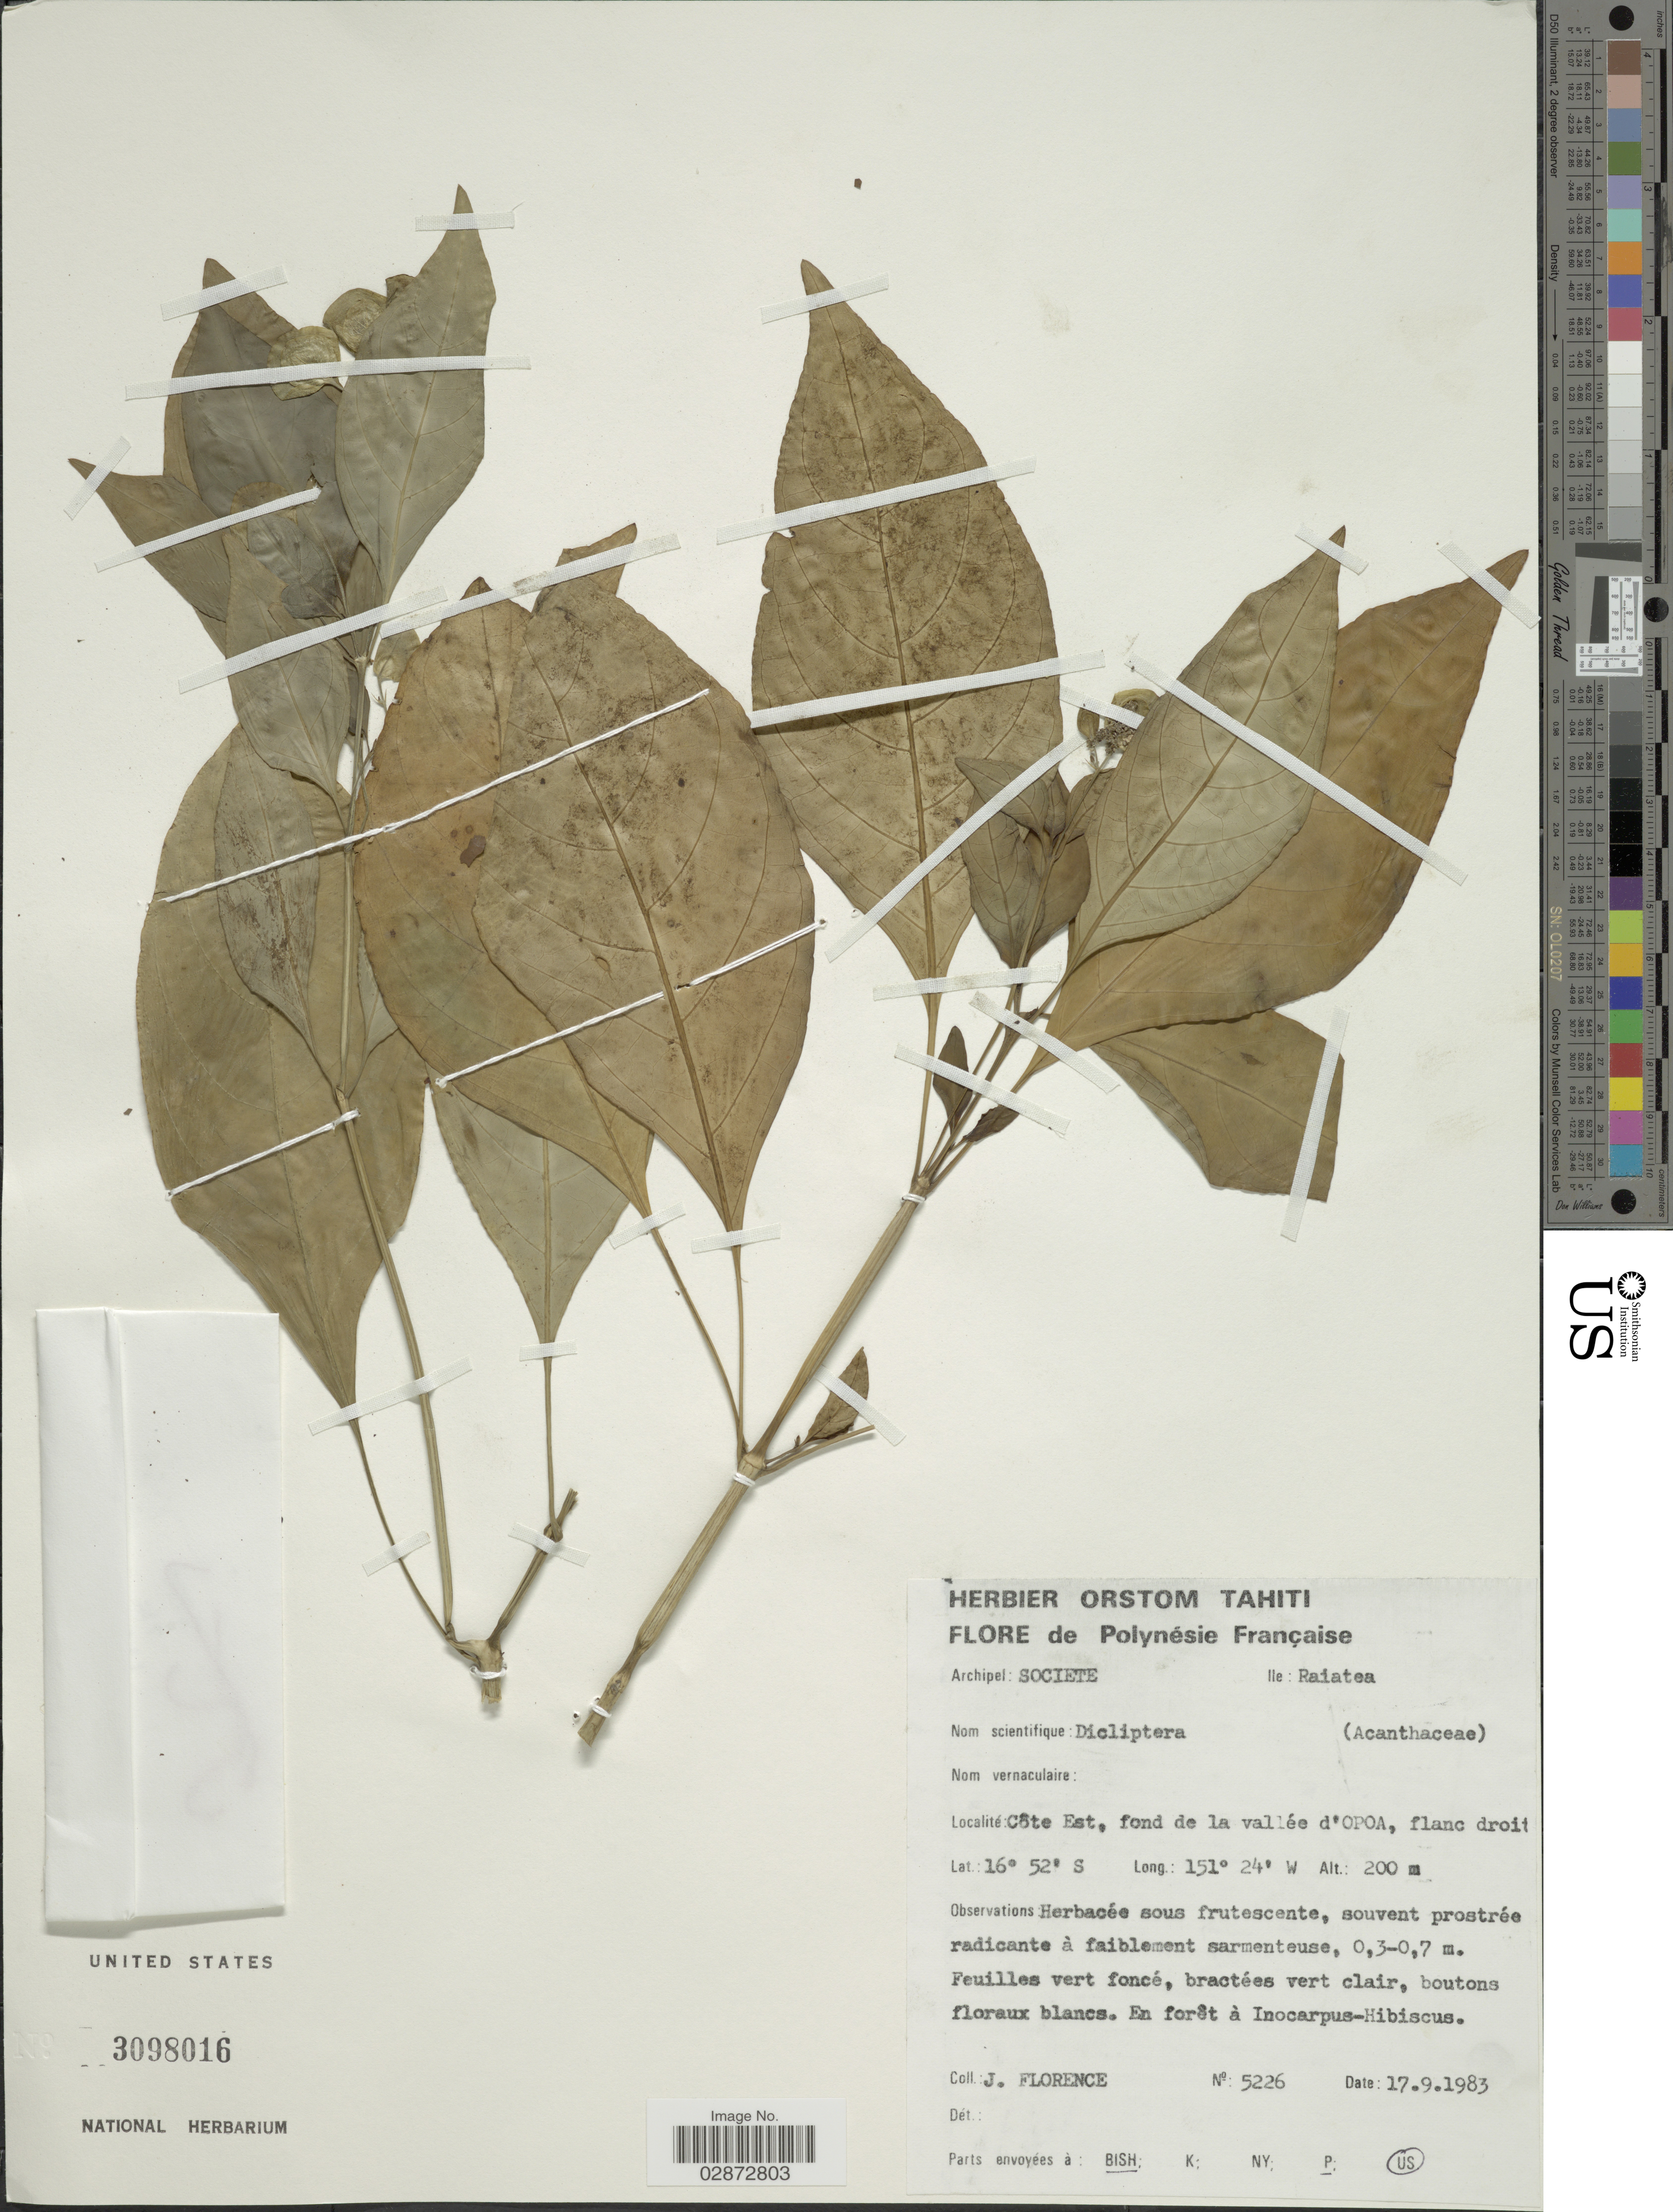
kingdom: Plantae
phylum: Tracheophyta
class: Magnoliopsida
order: Lamiales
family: Acanthaceae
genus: Dicliptera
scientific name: Dicliptera forsteriana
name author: Nees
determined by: Florence, J.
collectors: J. Florence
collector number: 5226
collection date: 1983-09-17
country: French Polynesia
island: Raiatea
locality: Archipel: Societe. Ile: Raiatea, Côte Est, fond de la vallée d'Opoa.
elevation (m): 200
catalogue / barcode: US 3098016